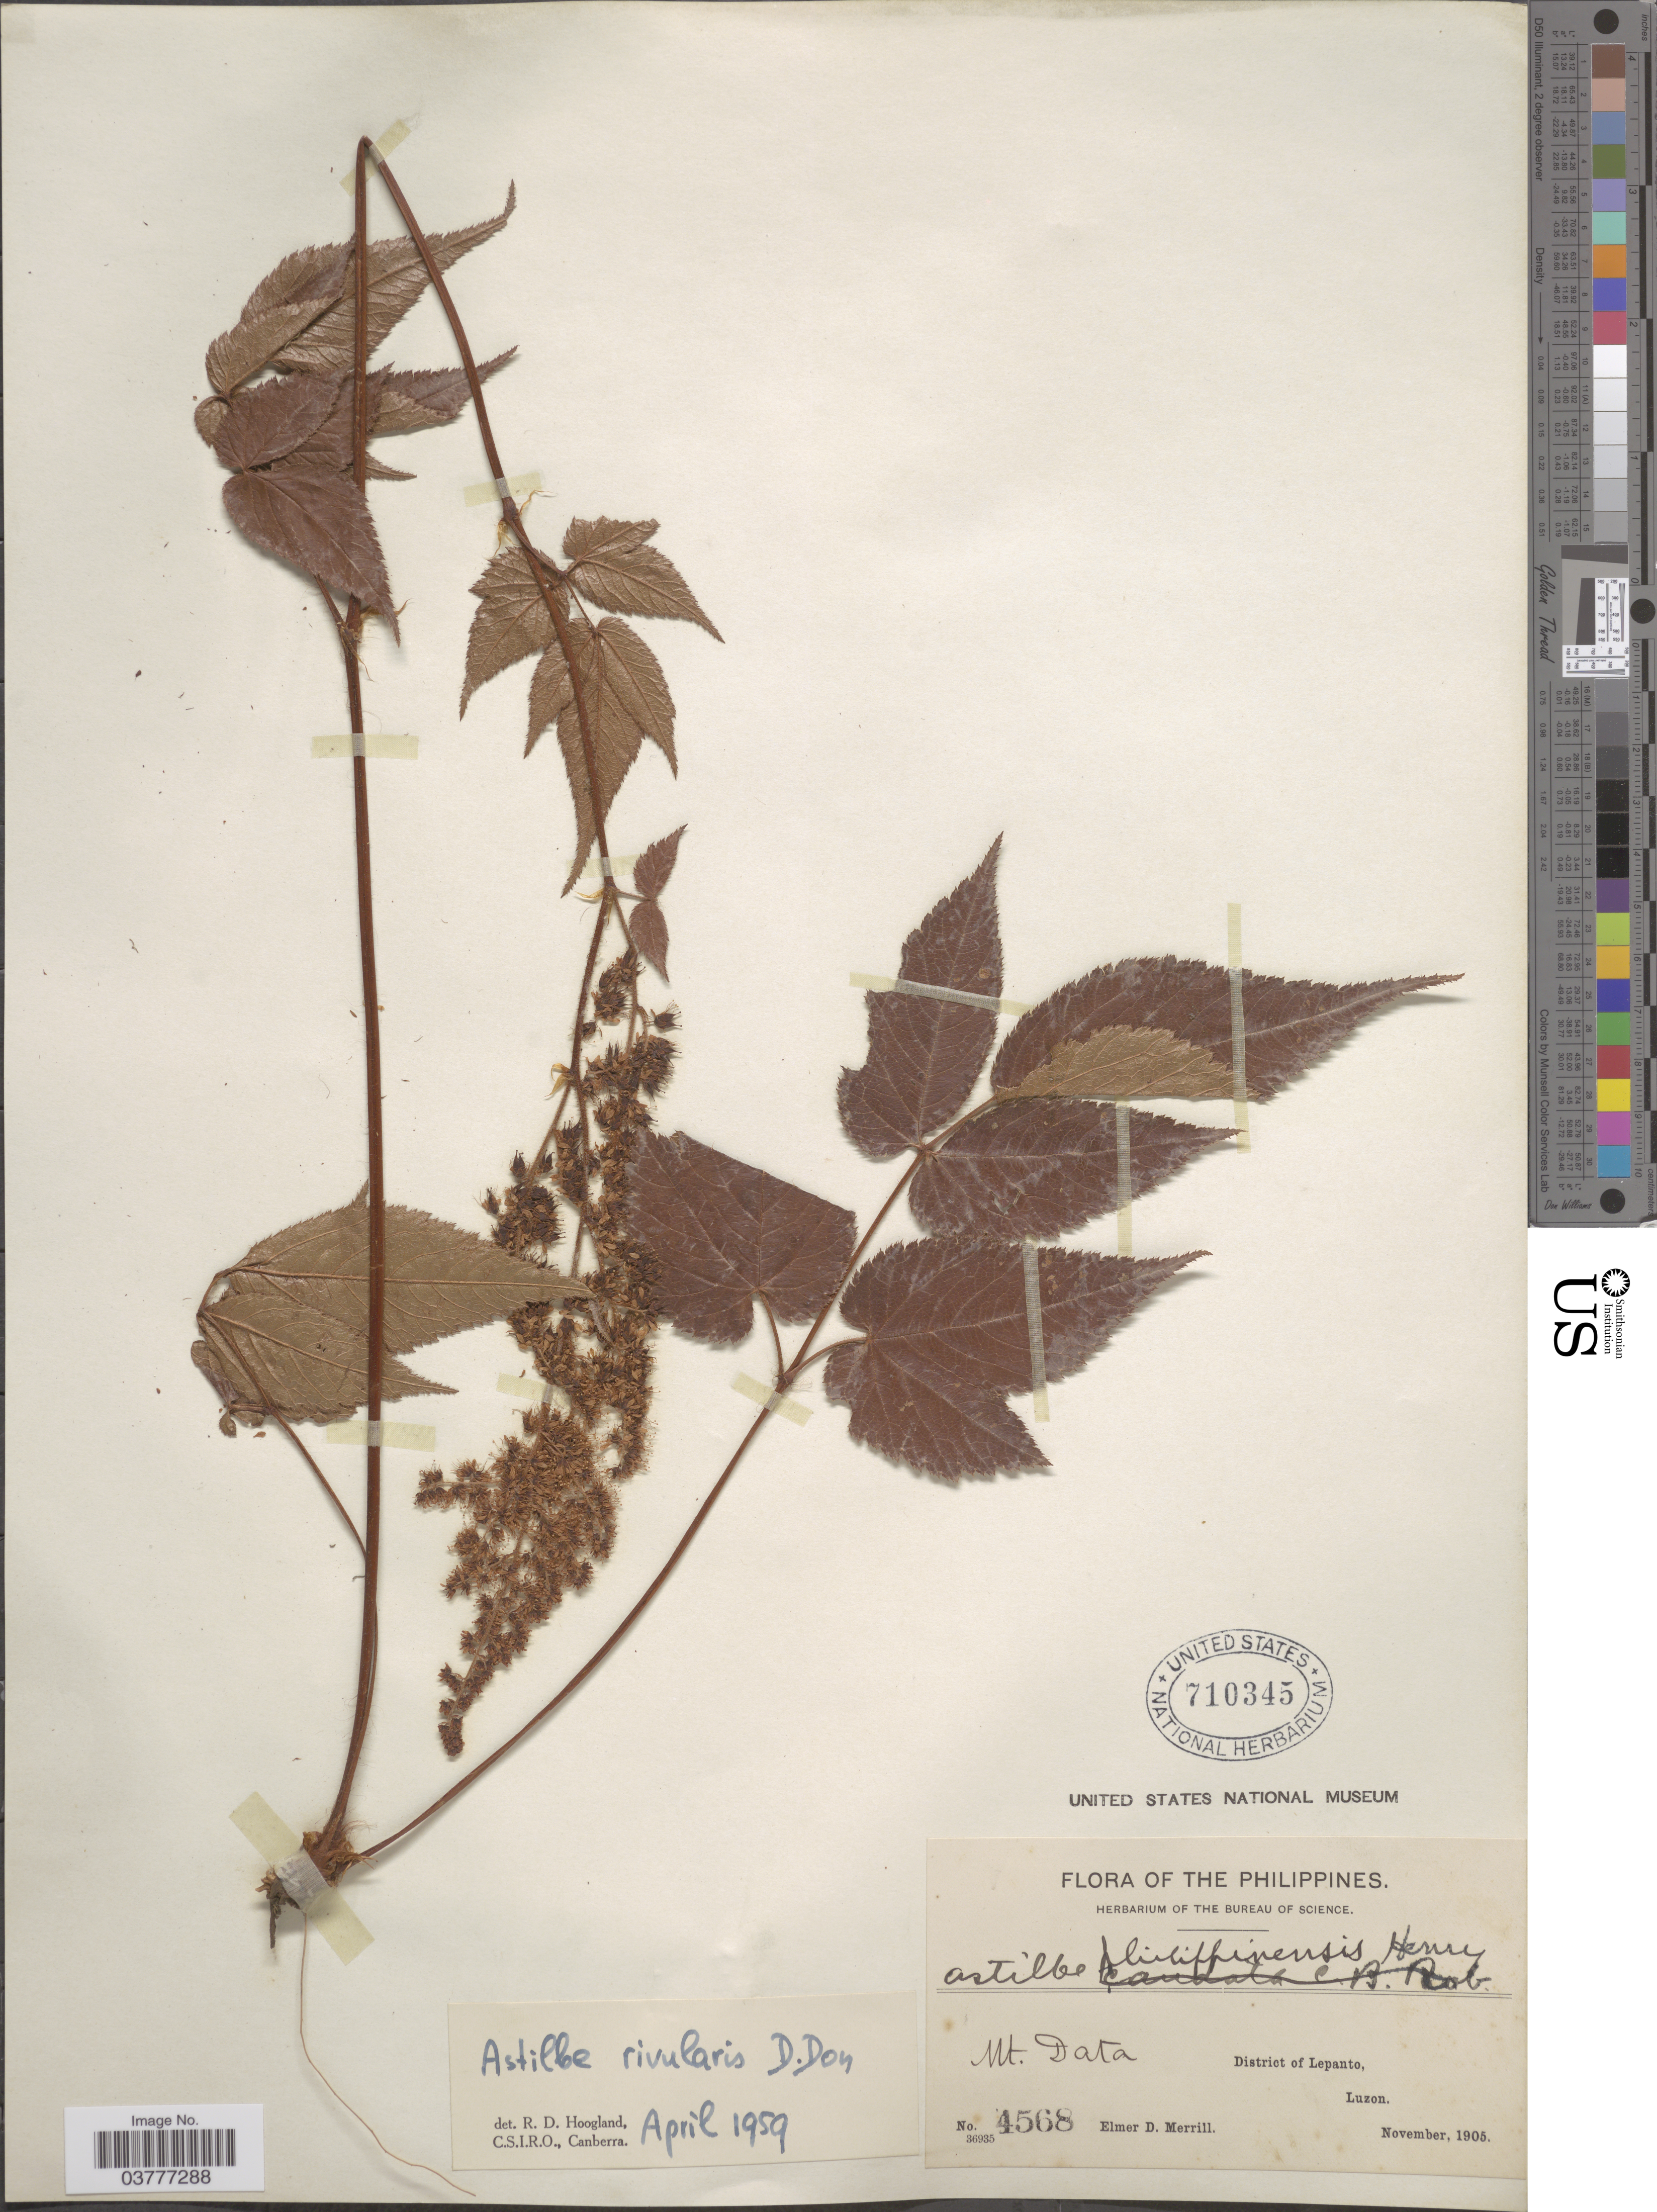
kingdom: Plantae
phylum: Tracheophyta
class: Magnoliopsida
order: Saxifragales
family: Saxifragaceae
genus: Astilbe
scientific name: Astilbe philippinensis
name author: A. Henry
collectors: E. D. Merrill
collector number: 4568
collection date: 1905-11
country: Philippines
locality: Mt. Data. District of Lepanto, Luzon.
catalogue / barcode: US 710345